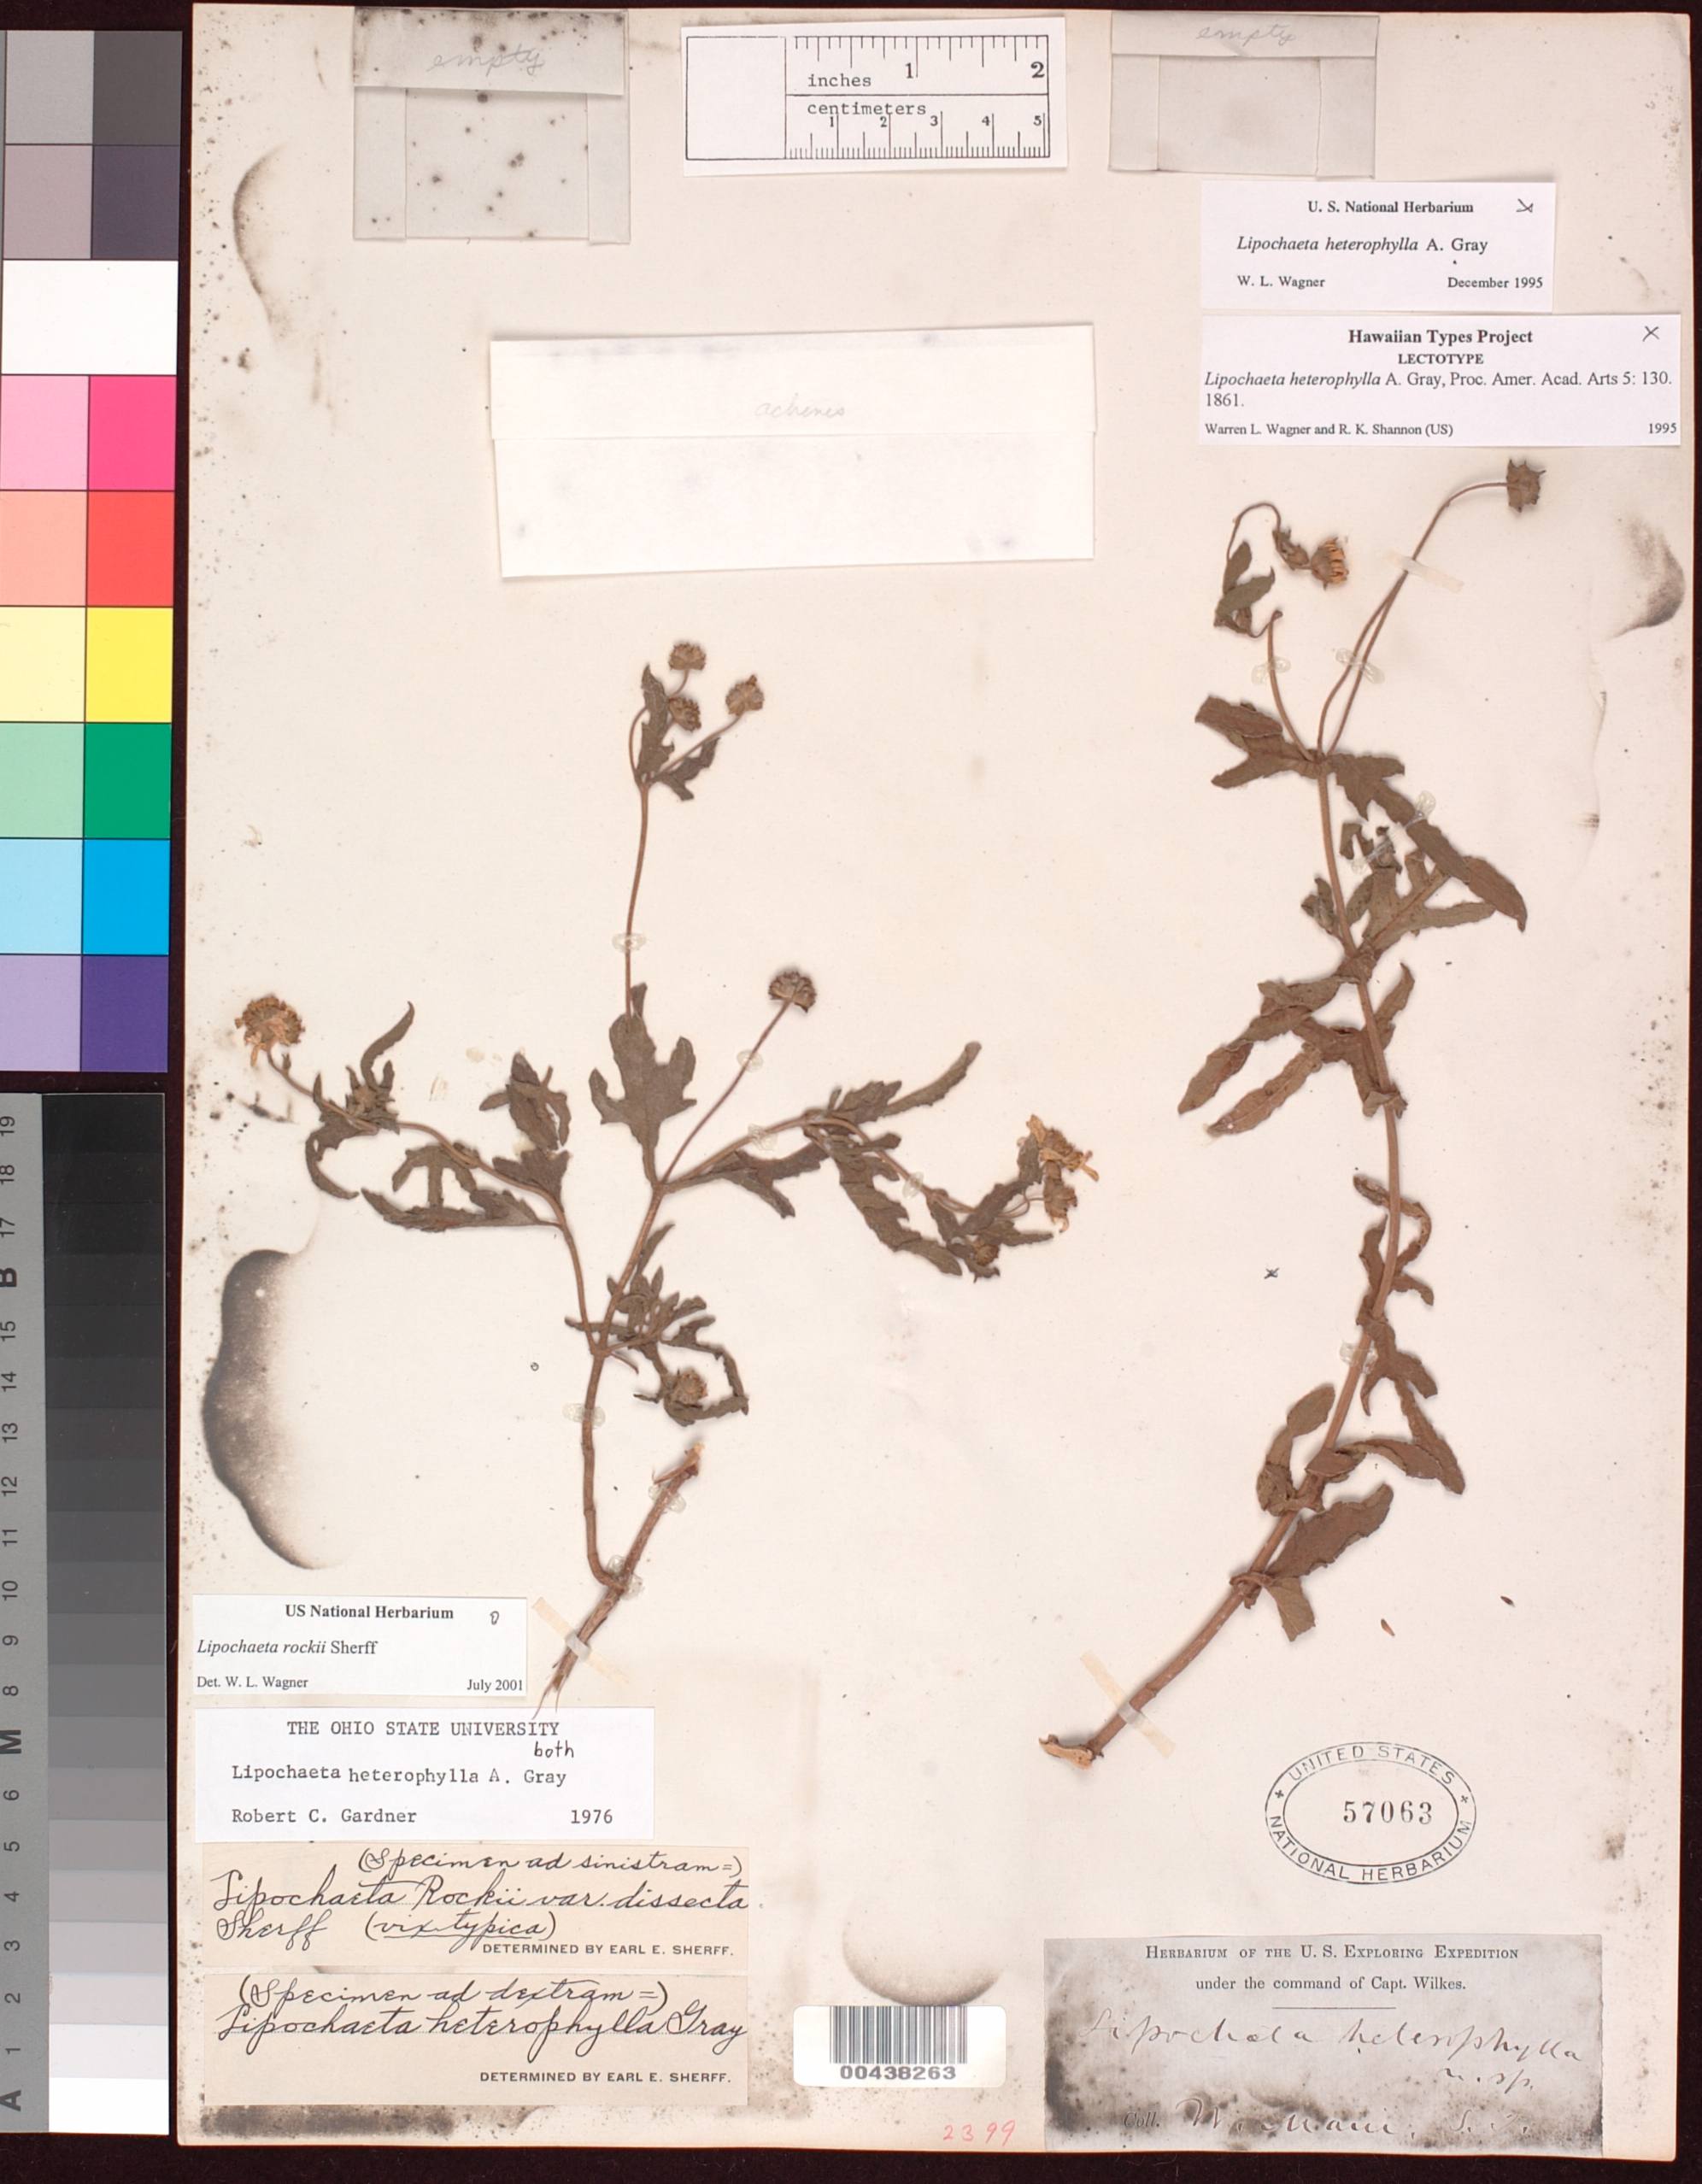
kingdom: Plantae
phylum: Tracheophyta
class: Magnoliopsida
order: Asterales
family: Asteraceae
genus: Lipochaeta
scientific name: Lipochaeta heterophylla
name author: A. Gray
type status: Lectotype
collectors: Wilkes Explor. Exped.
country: United States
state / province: Hawaii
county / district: Maui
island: Maui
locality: West Maui.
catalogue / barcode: US 57063